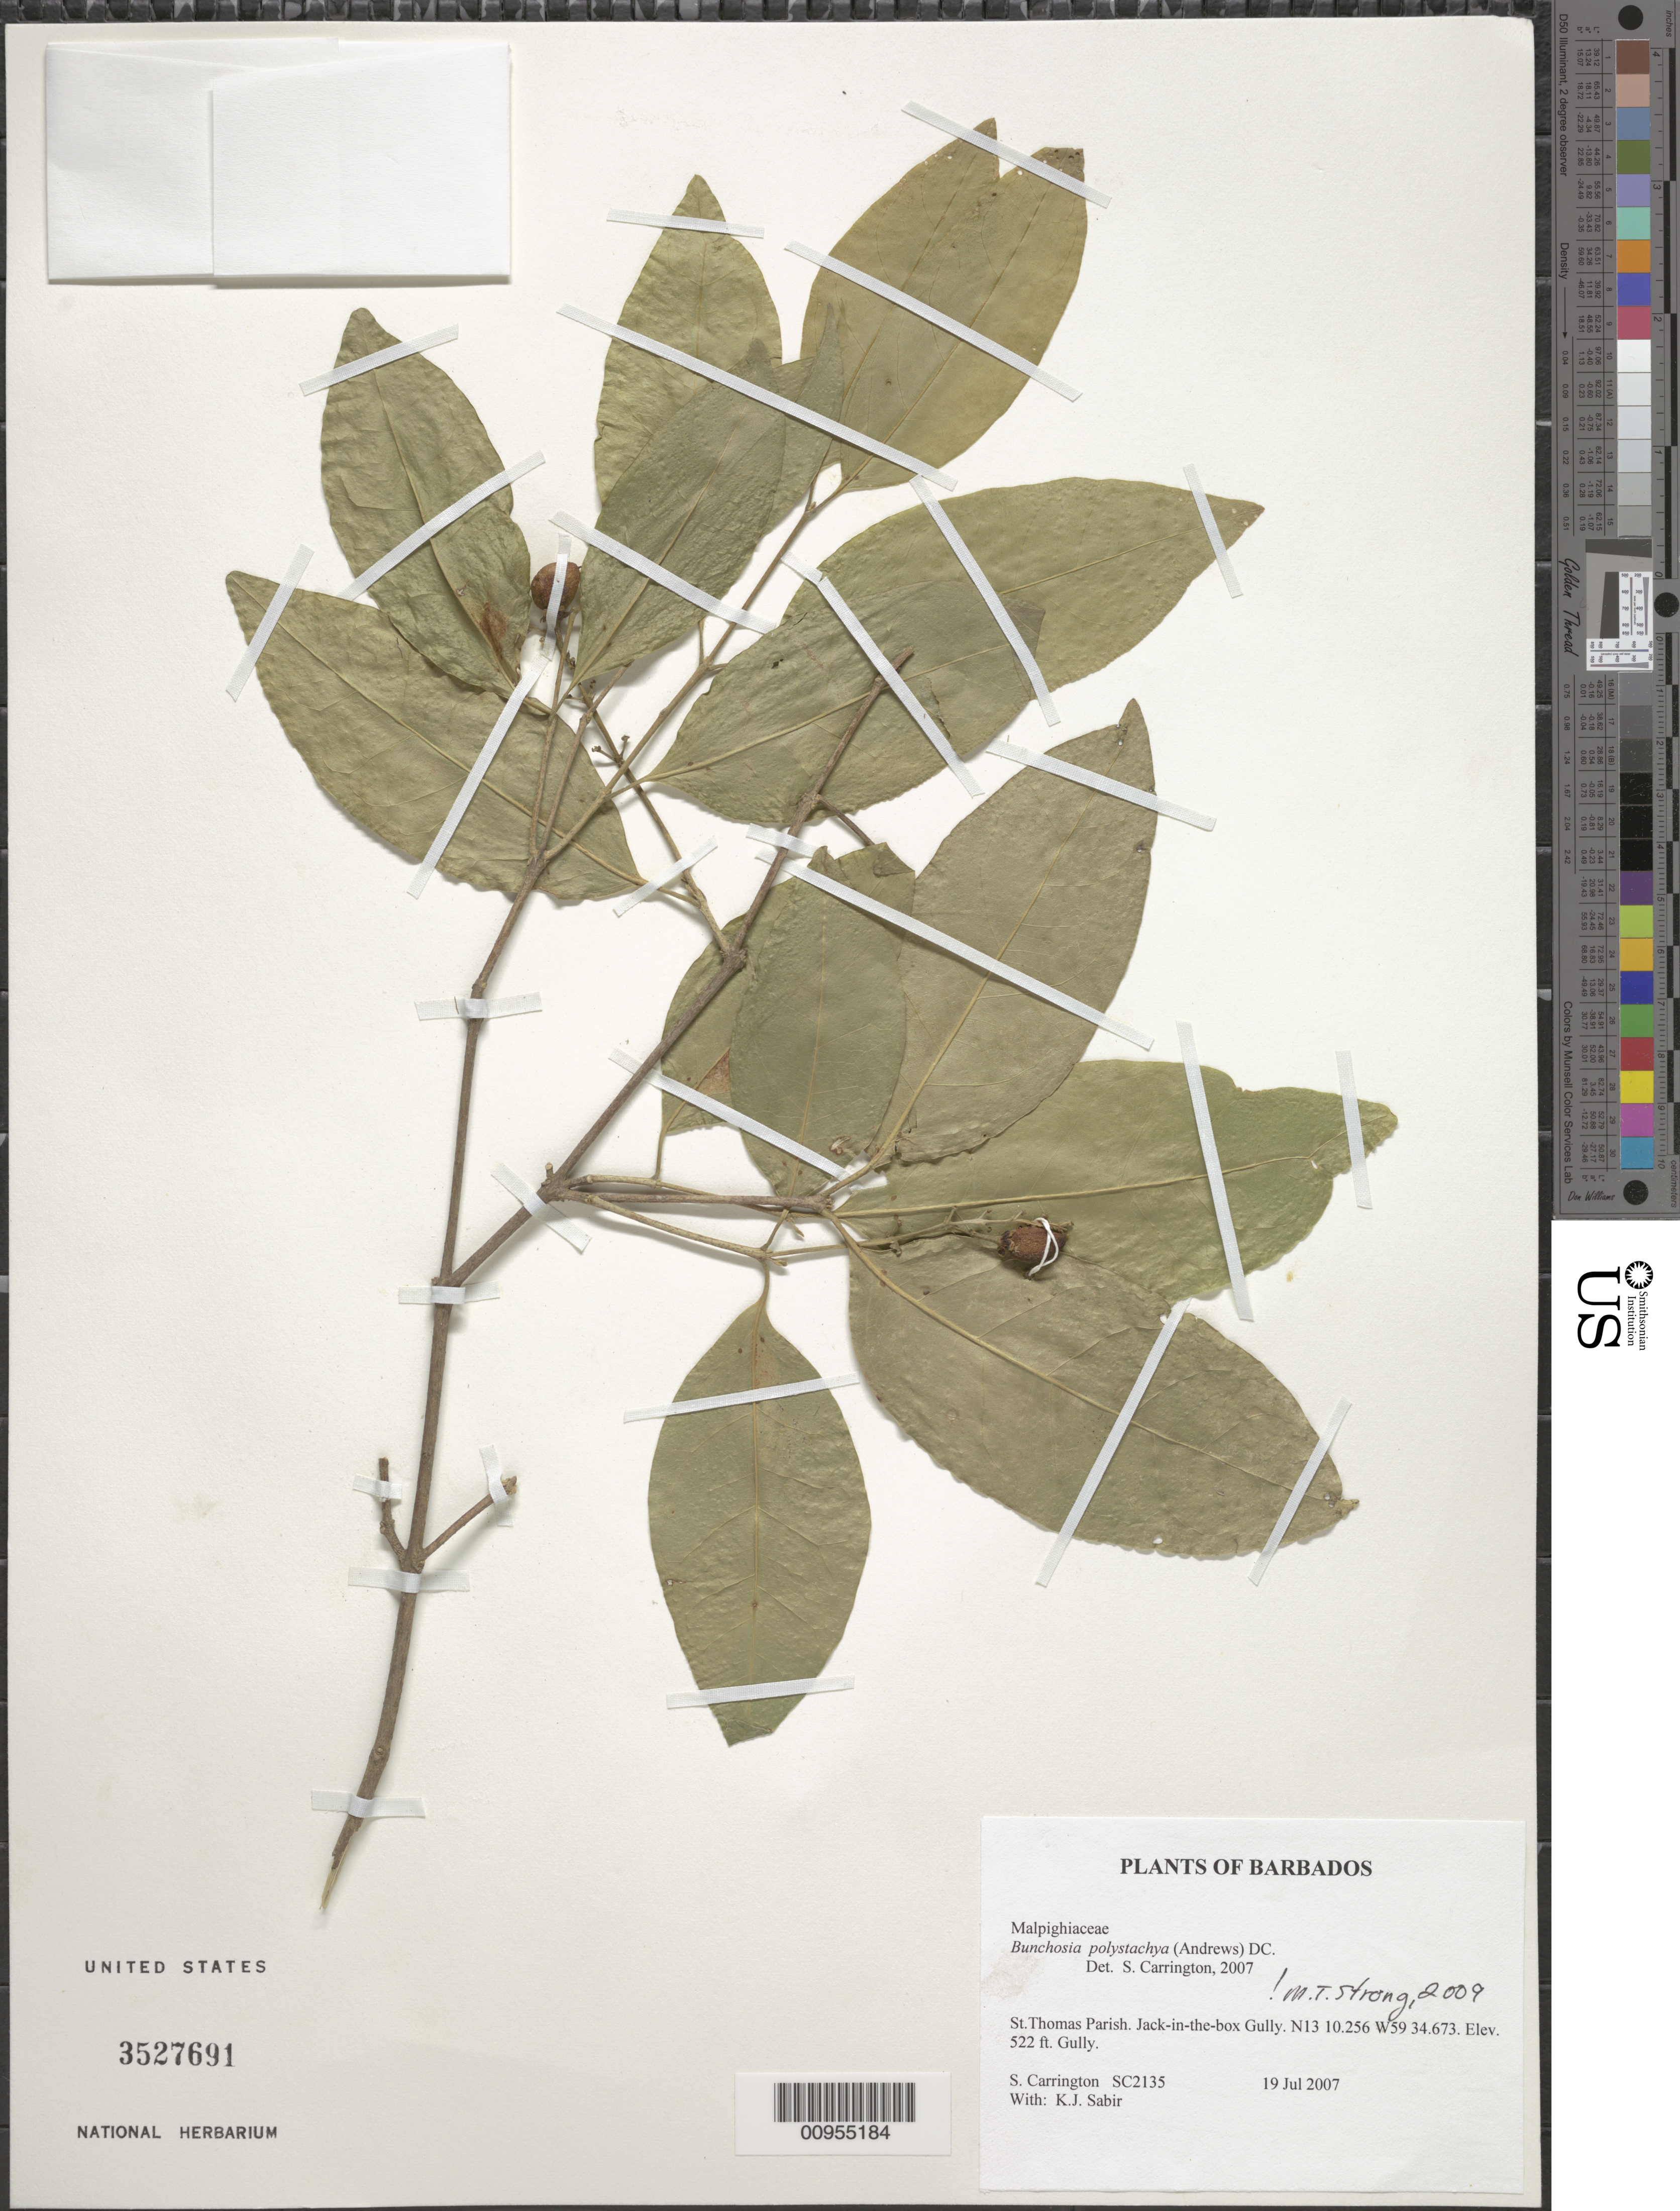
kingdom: Plantae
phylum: Tracheophyta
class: Magnoliopsida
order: Malpighiales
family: Malpighiaceae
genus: Bunchosia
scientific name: Bunchosia polystachya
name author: (Andrews) DC.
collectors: C. M. S. Carrington & K. Sabir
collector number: SC 2135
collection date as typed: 19 Jul 2007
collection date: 2007-07-19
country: Barbados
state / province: Saint Thomas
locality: Jack-in-the-box Gully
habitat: gully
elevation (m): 159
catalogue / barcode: US 3527691